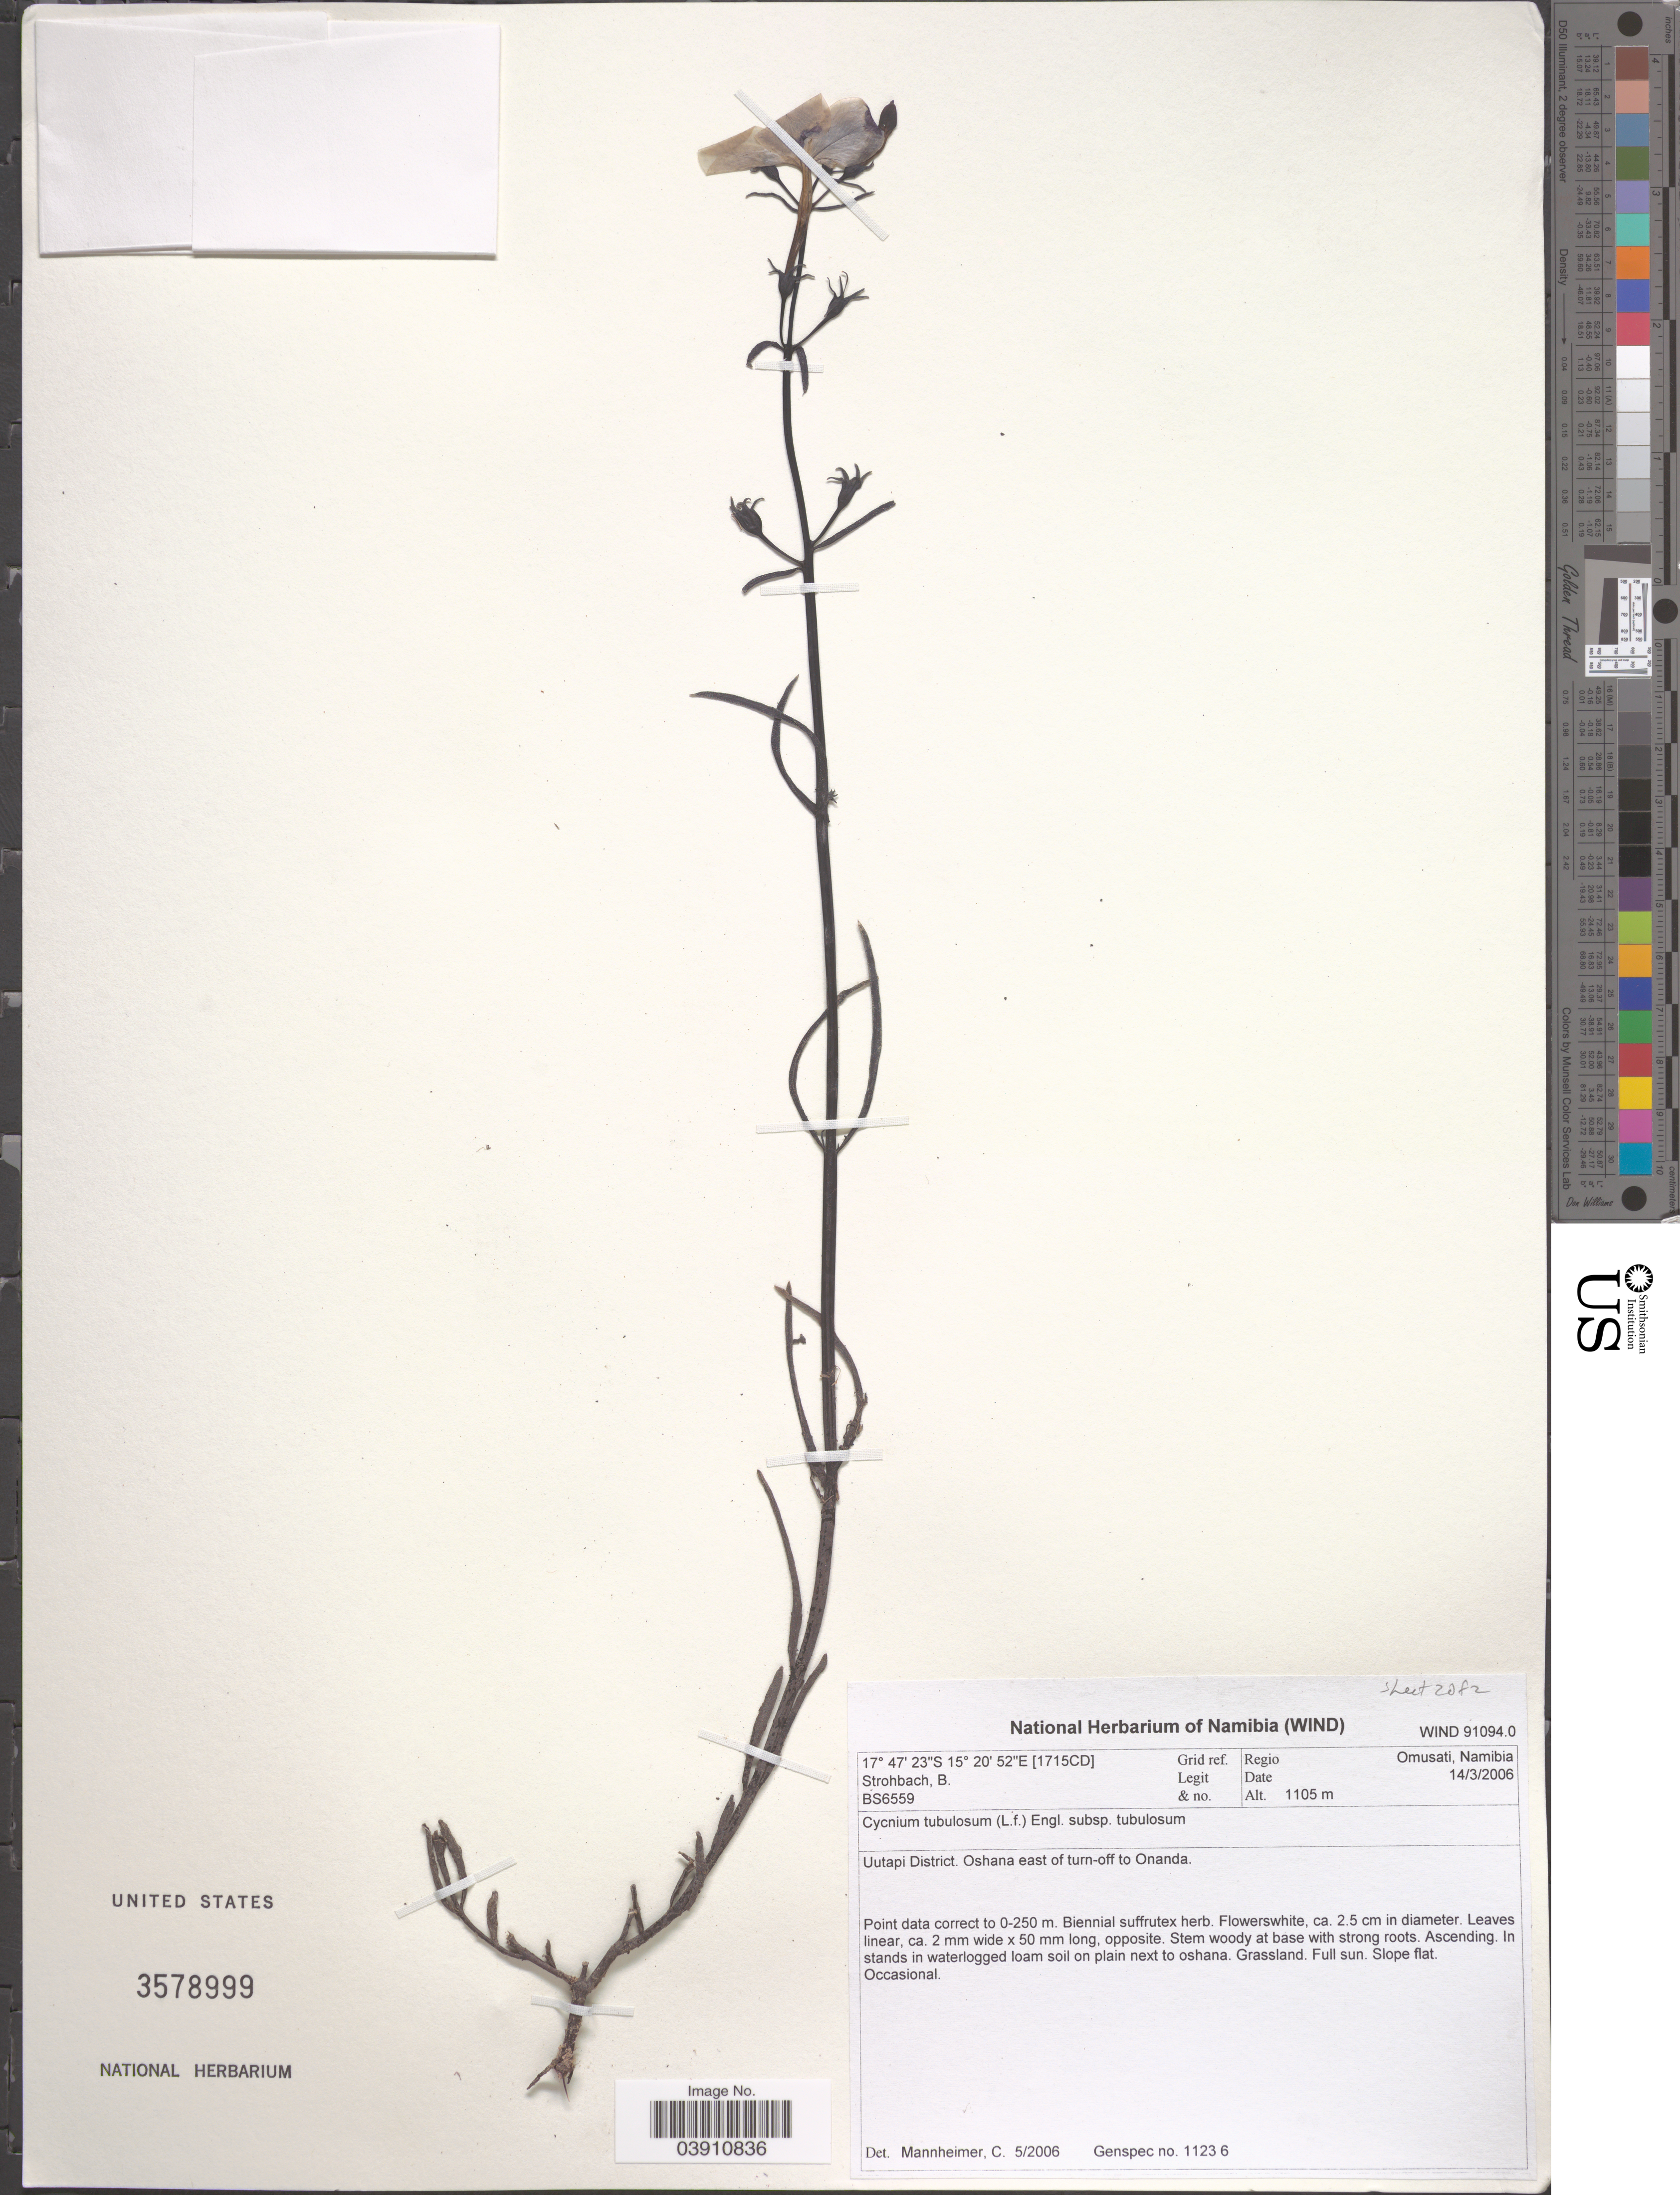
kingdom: Plantae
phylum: Tracheophyta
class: Magnoliopsida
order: Lamiales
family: Orobanchaceae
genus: Cycnium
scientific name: Cycnium tubulosum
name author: (L. f.) Engl.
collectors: B. Strohbach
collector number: BS6559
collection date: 2006-03-14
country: Namibia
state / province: Omusati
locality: [1715CD] Grid ref. Regio Omusati, Namibia. Uutapi District. Ohana east of turn-off to Onanda.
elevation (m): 1105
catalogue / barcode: US 3578999